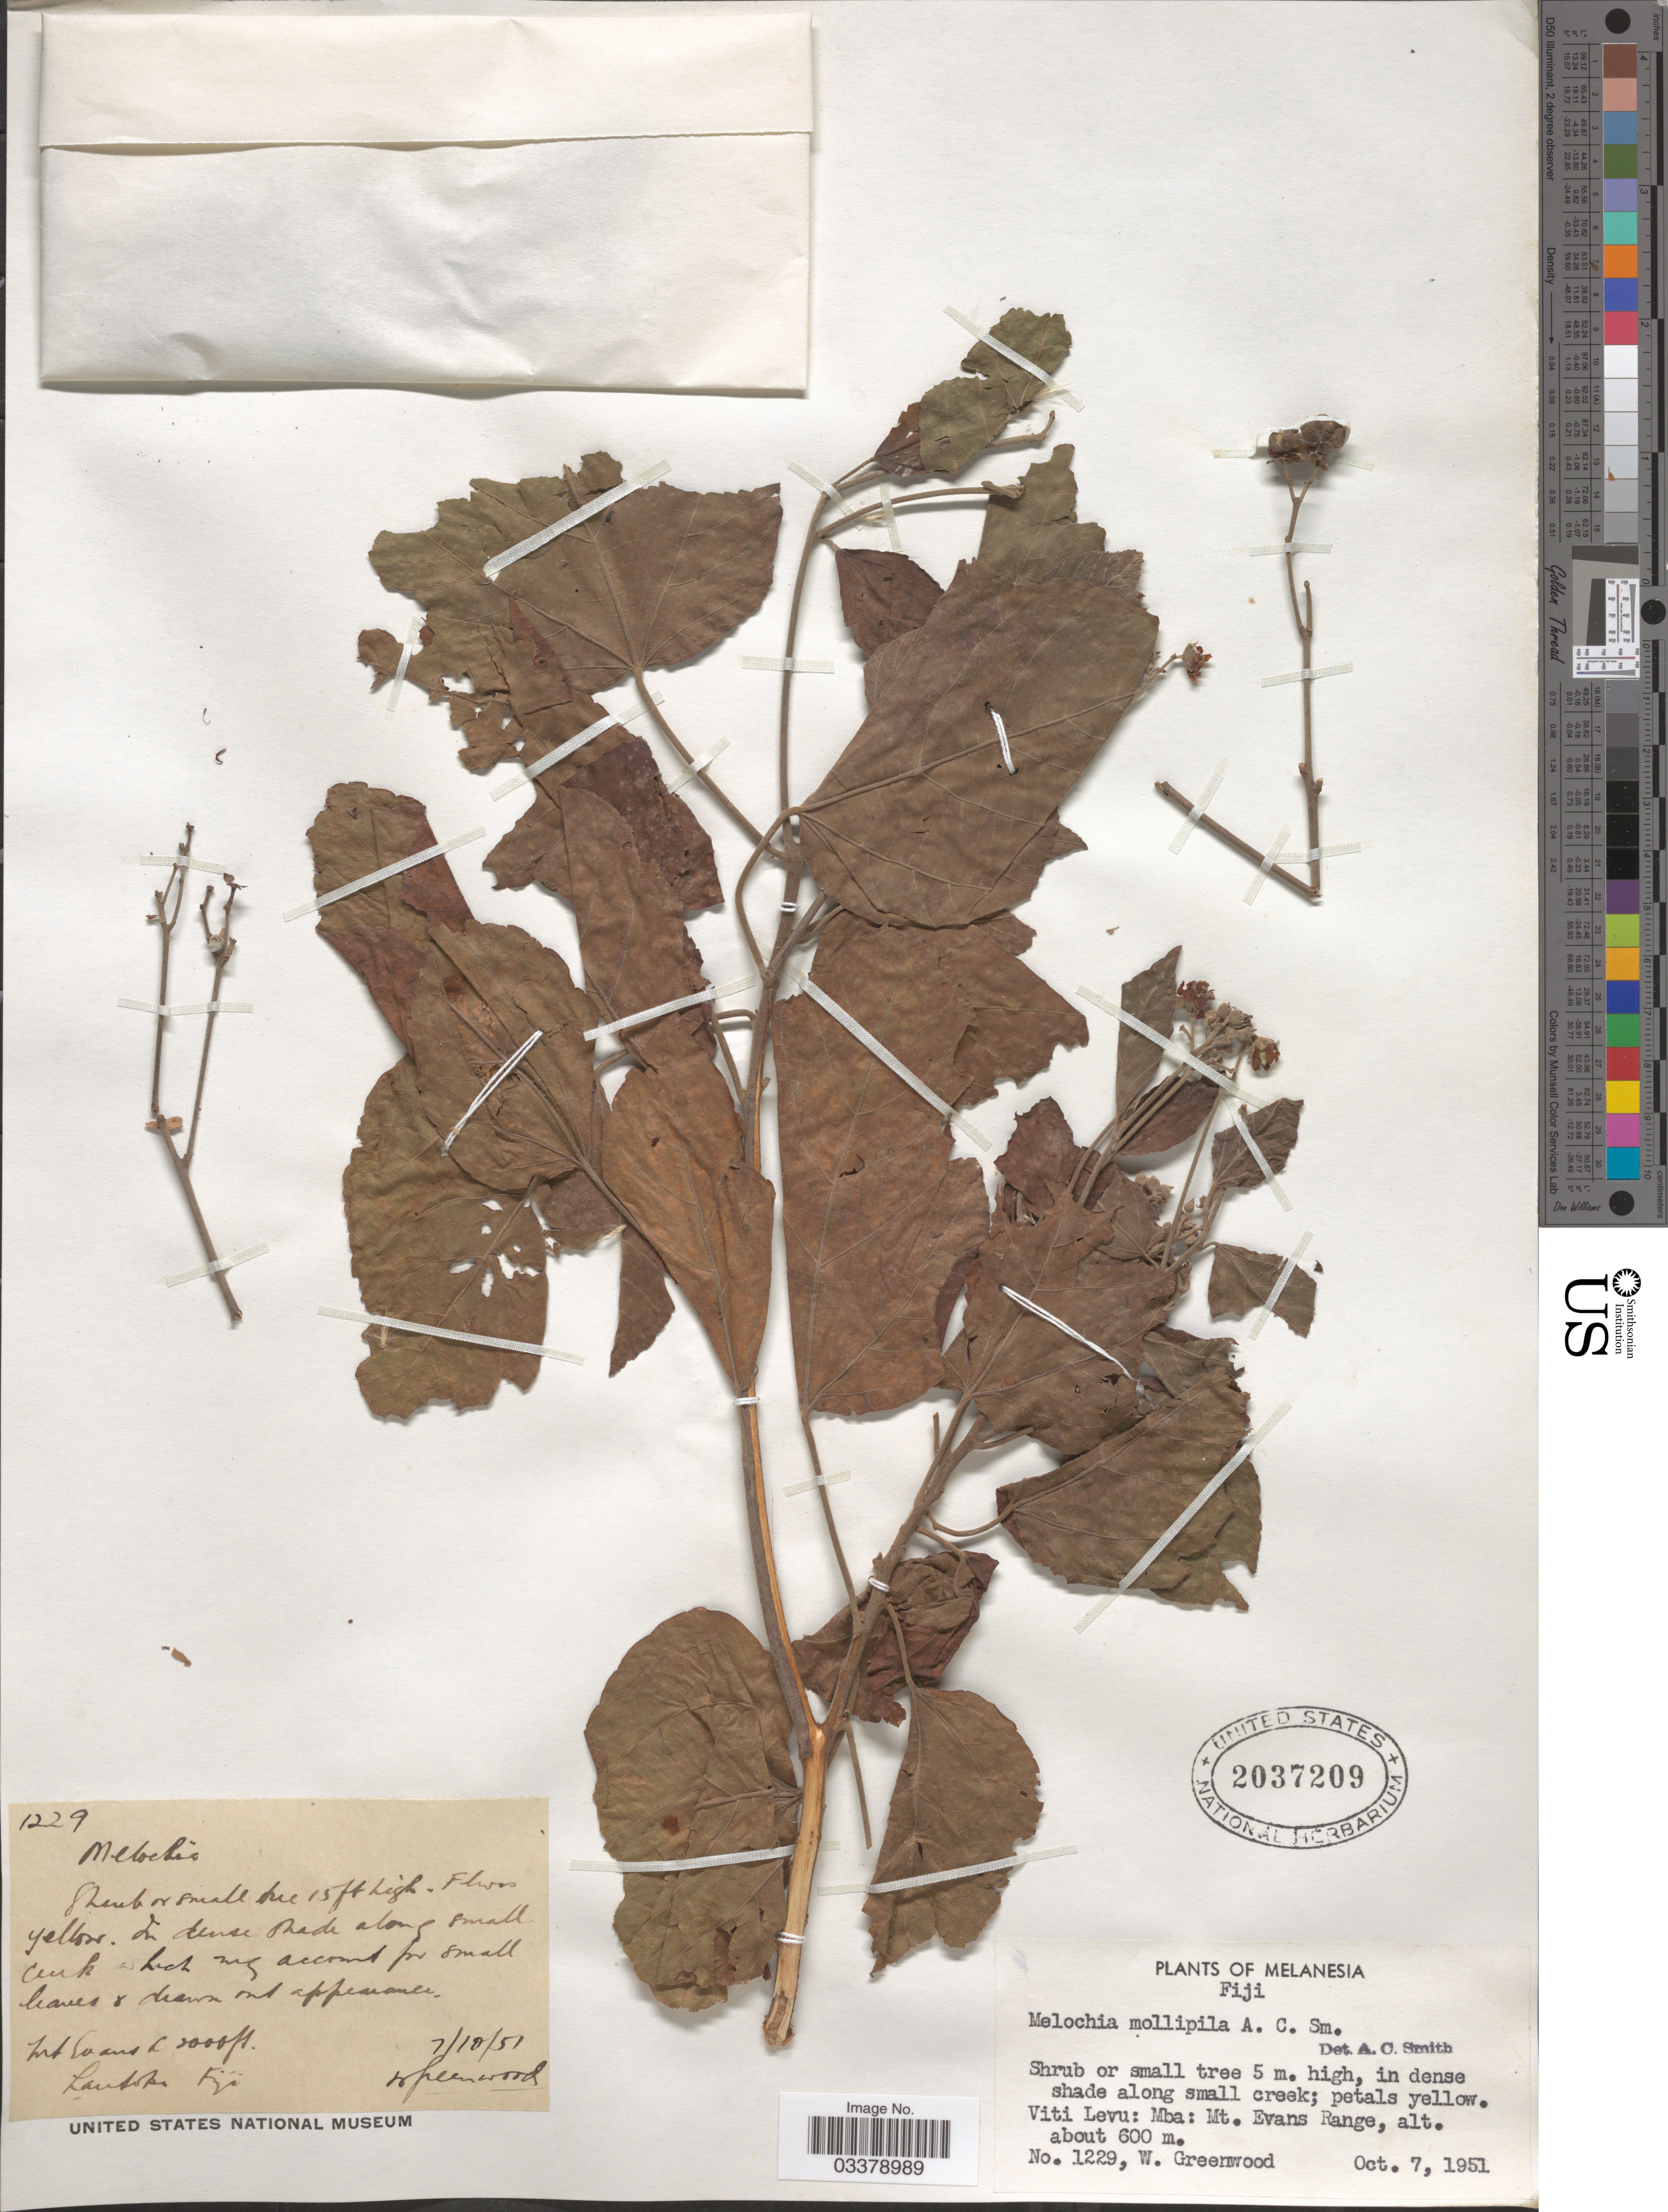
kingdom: Plantae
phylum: Tracheophyta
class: Magnoliopsida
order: Malvales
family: Malvaceae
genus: Melochia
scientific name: Melochia mollipila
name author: A.C. Sm.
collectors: W. Greenwood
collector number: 1229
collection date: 1951-10-07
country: Fiji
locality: Melanesia, Viti Levu: Mba: Mt. Evans Range.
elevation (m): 600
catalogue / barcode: US 2037209